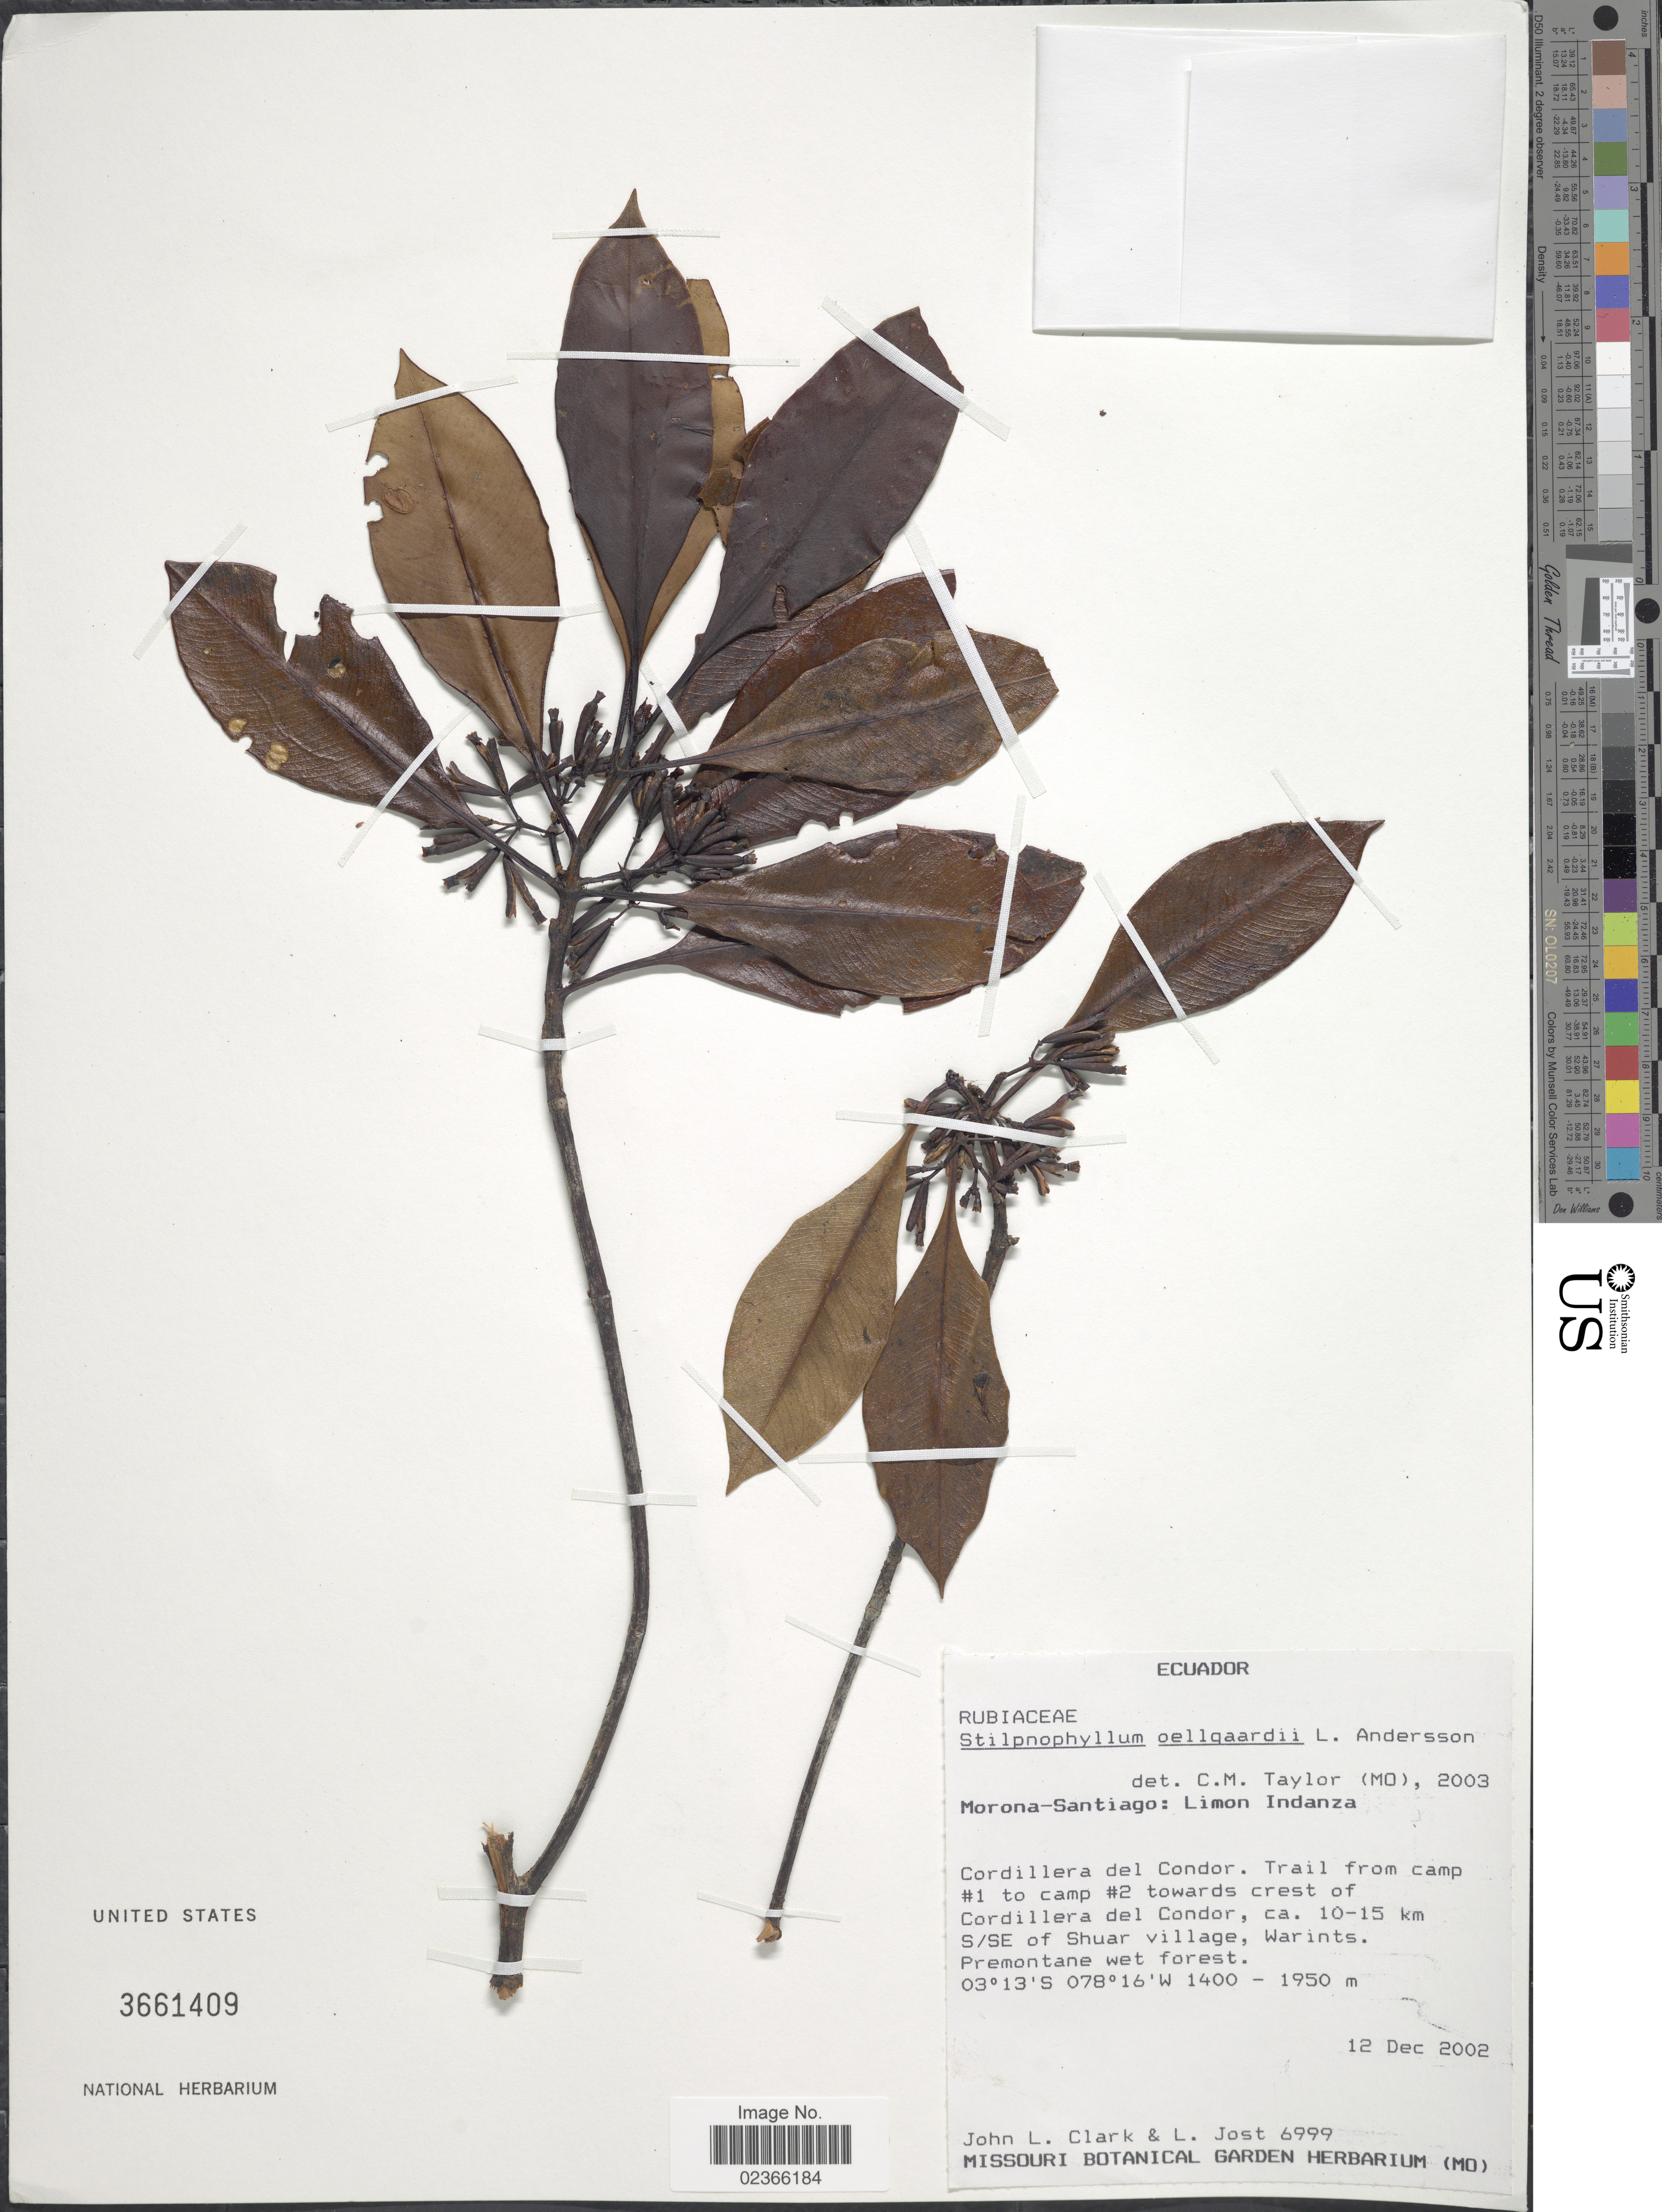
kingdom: Plantae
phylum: Tracheophyta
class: Magnoliopsida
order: Gentianales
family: Rubiaceae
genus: Stilpnophyllum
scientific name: Stilpnophyllum oellgaardii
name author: L. Andersson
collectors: J. L. Clark & L. Jost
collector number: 6999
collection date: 2002-12-12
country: Ecuador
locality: Ecuador, Morona-Santiago: Limon Indanza. Cordillera del Condor. Trail from camp #1 to camp #2 towards crest of Cordillera del Condor. ca. 10-15 km S/SE of Shuar village , Warints.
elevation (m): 1400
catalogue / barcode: US 3661409